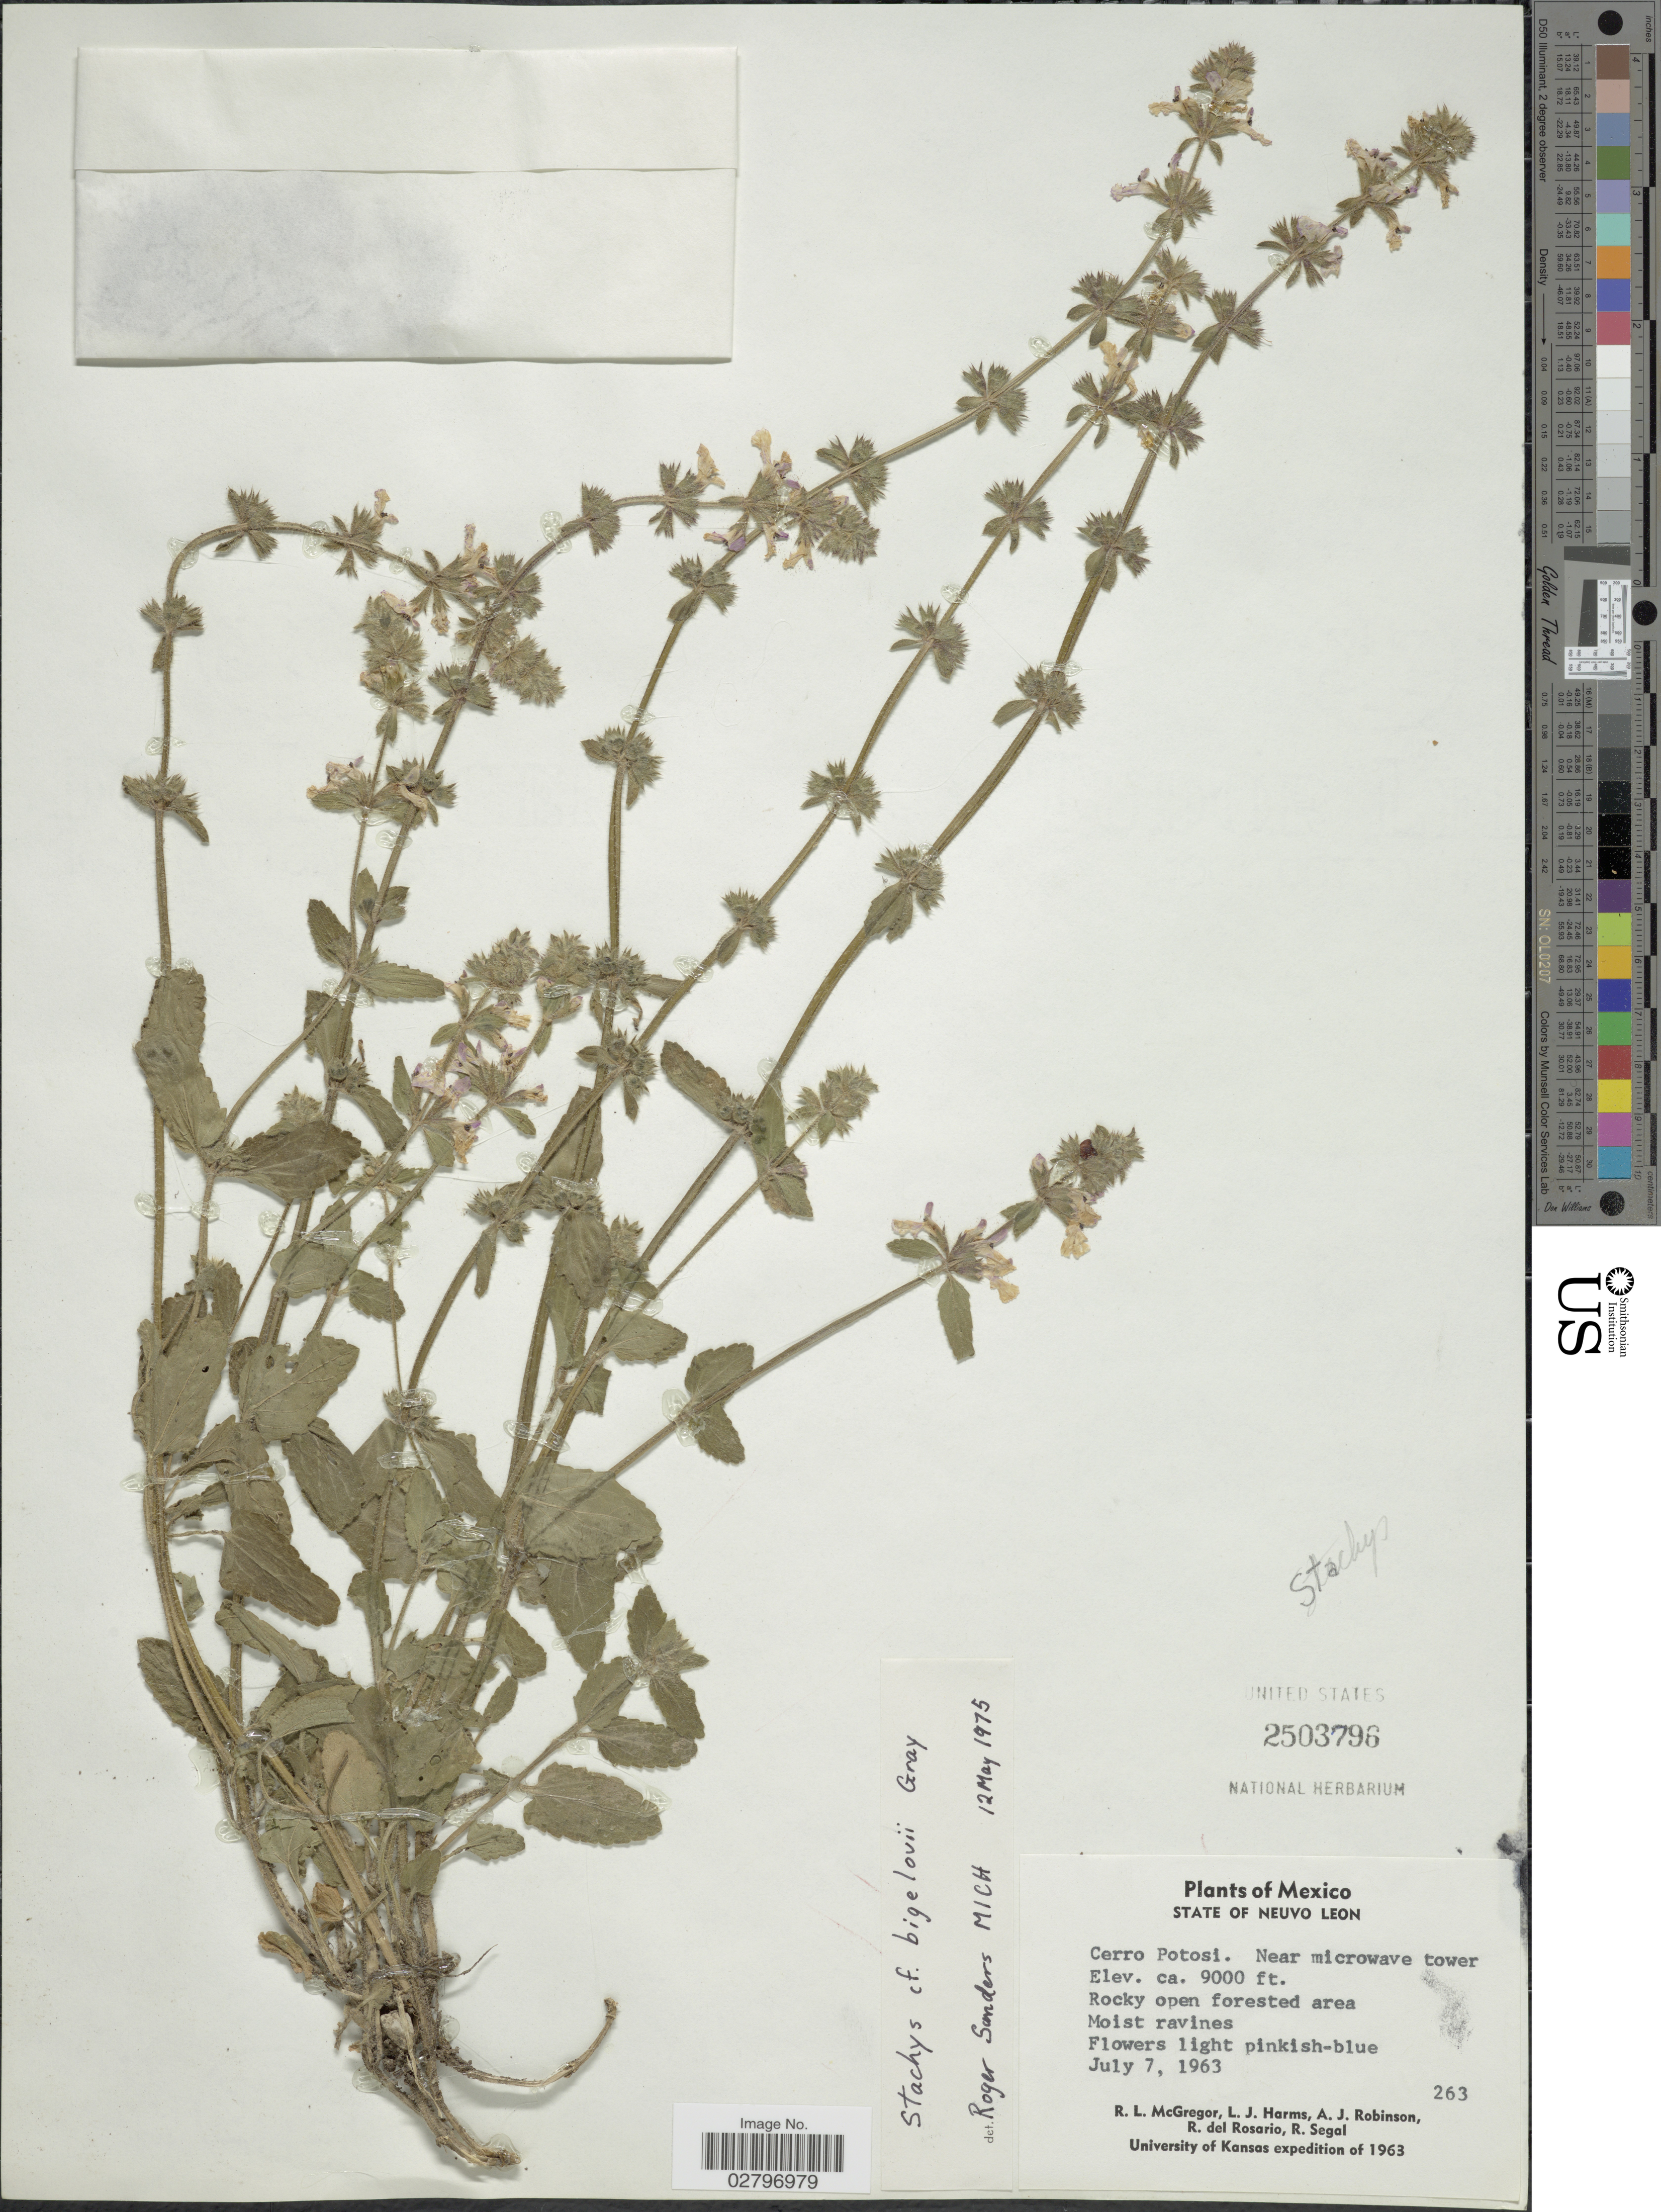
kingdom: Plantae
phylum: Tracheophyta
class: Magnoliopsida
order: Lamiales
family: Lamiaceae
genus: Stachys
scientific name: Stachys bigelovii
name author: A. Gray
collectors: R. McGregor, L. Harms, A. J. Robinson, R. del Rosario & R. Segal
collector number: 263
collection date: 1963-07-07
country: Mexico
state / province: Nuevo León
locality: State of Nuevo Leon, Cerro Potosi, Near microwave tower.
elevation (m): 2743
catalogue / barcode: US 2503796